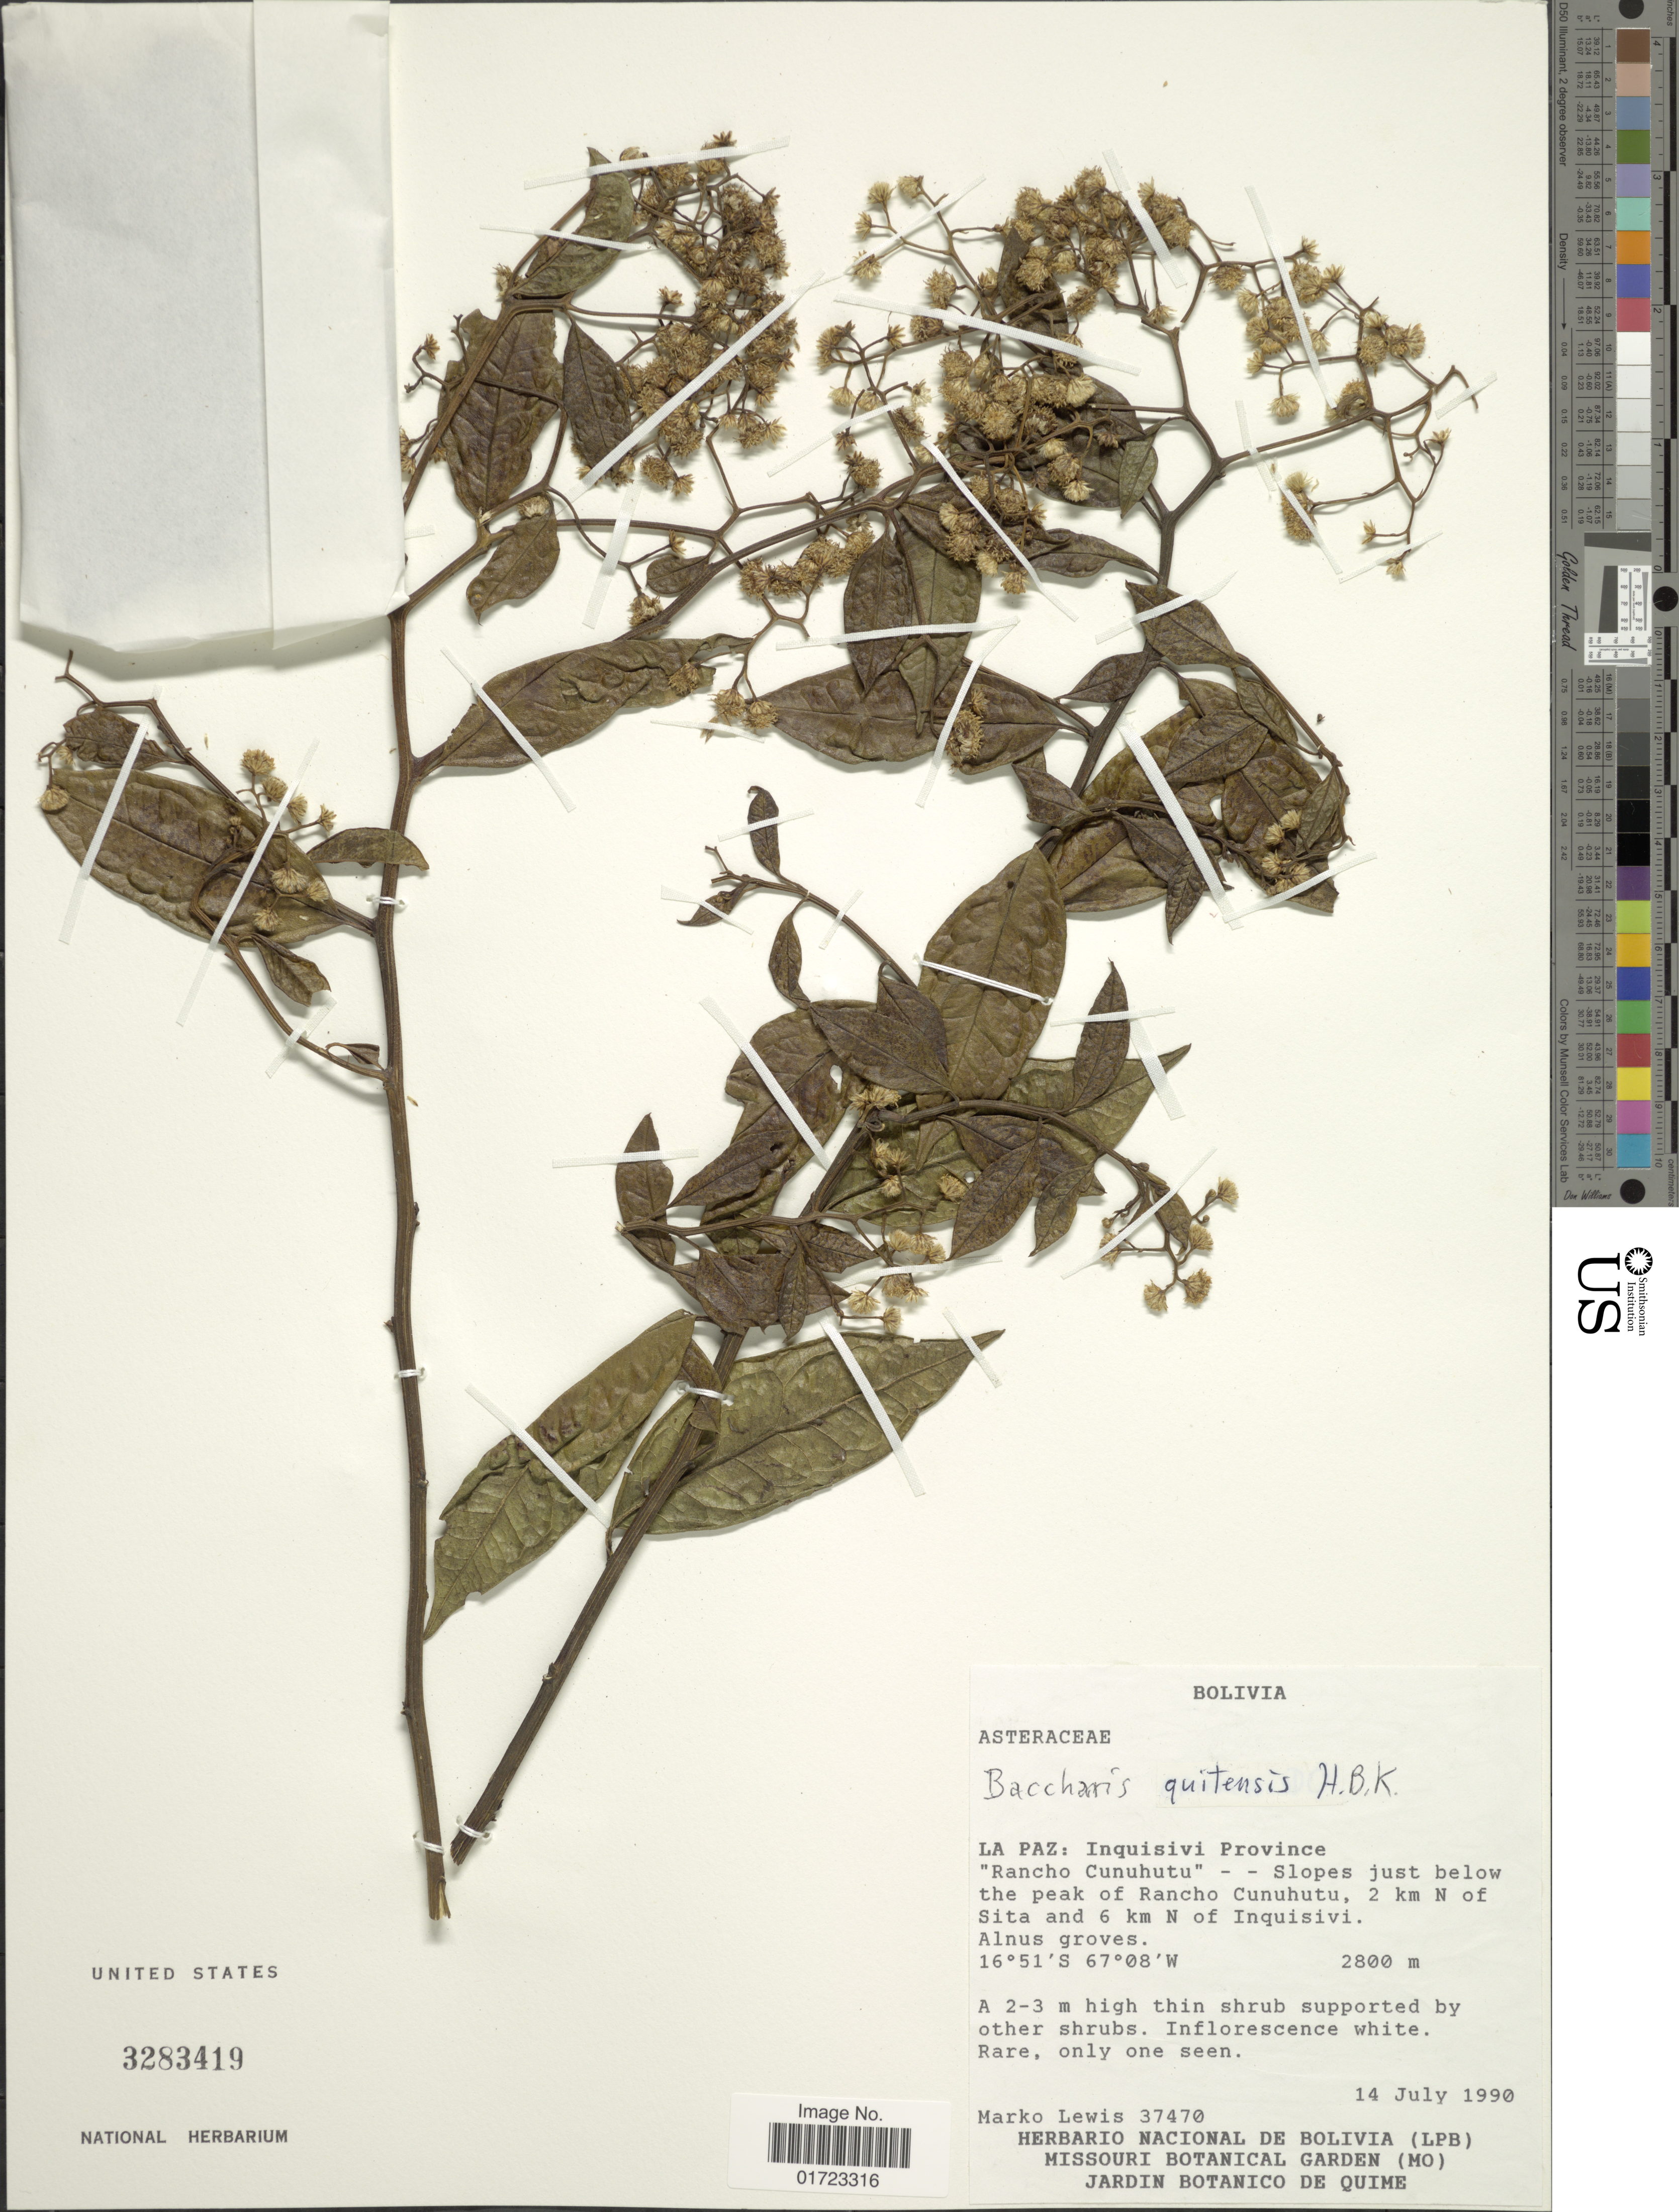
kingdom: Plantae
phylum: Tracheophyta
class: Magnoliopsida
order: Asterales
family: Asteraceae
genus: Baccharis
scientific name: Baccharis quitensis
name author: Kunth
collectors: M. A. Lewis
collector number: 37470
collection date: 1990-07-14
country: Bolivia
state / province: La Paz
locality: La Paz: Inquisivi Province "Rancho Cunuhutu" - - Slopes just below the peak of Rancho Cunuhutu, 2 km N of Sita and 6 km N of Inquisiv.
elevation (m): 2800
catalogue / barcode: US 3283419